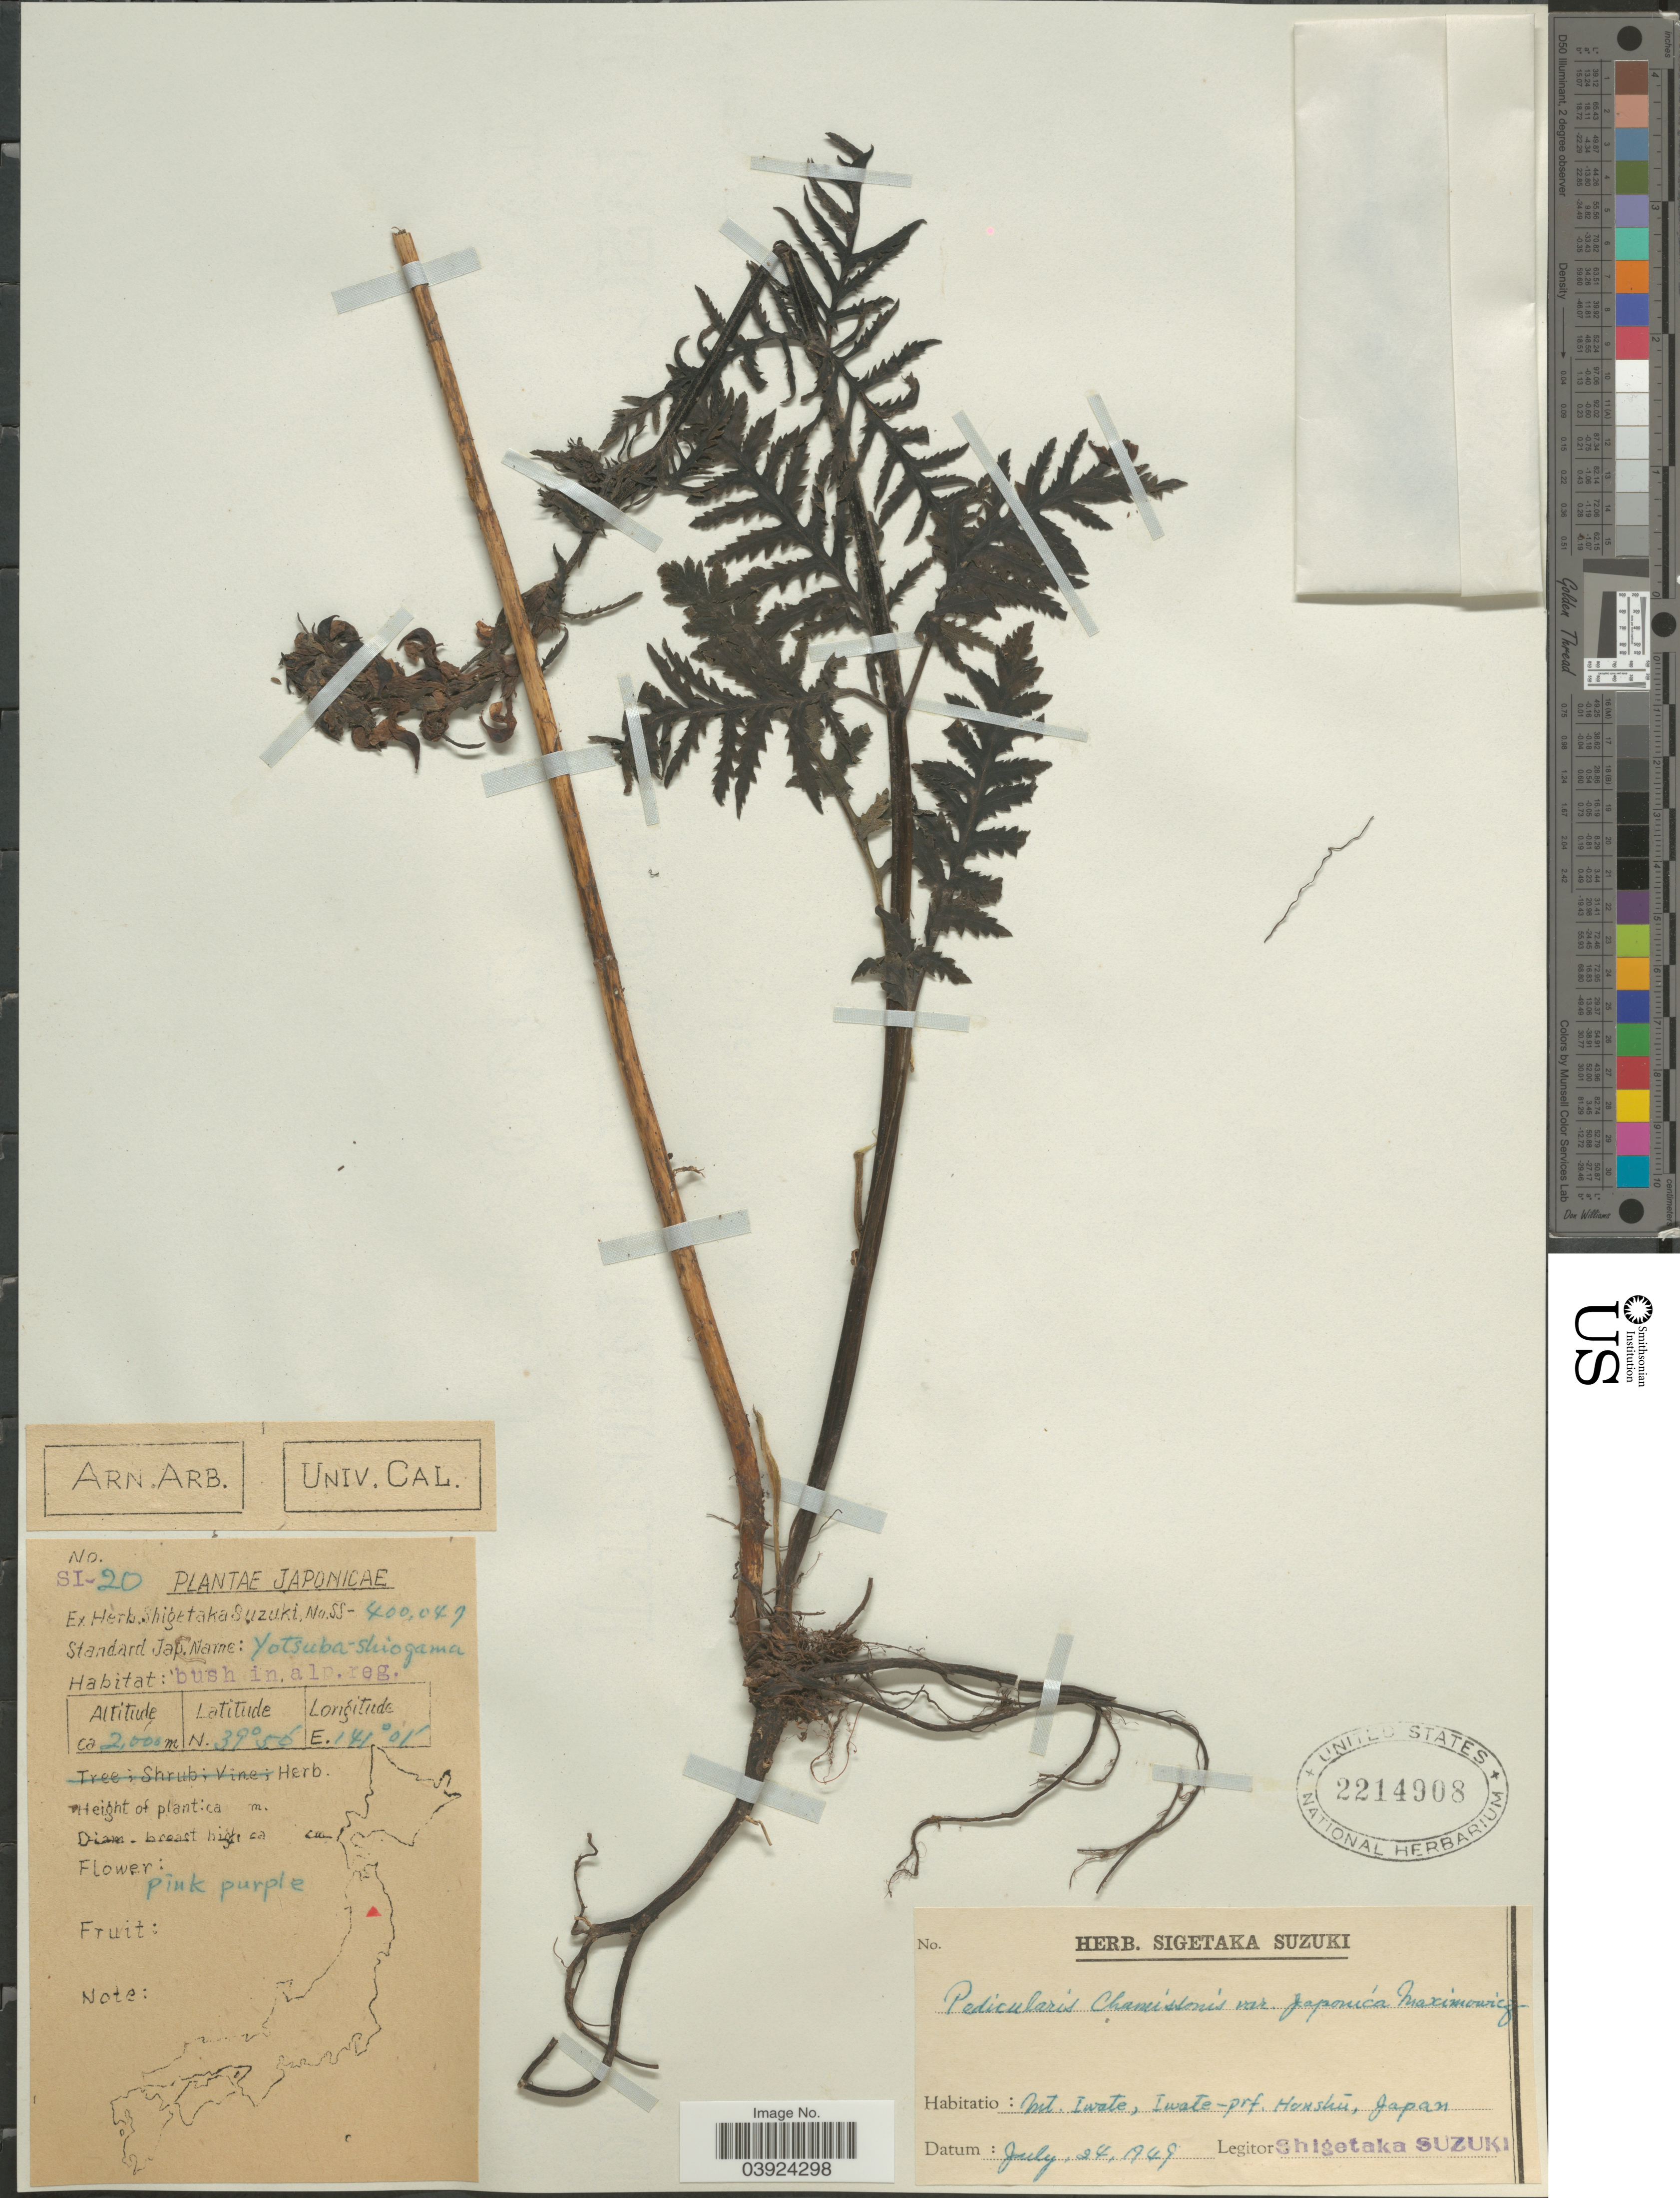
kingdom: Plantae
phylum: Tracheophyta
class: Magnoliopsida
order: Lamiales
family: Orobanchaceae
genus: Pedicularis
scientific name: Pedicularis chamissonis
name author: Steven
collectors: S. Suzuki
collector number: SI-20/SS-400047?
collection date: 1949-07-24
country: Japan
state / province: Iwate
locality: Mt. Iwate, Iwate-prf. Honshu.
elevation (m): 2000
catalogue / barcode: US 2214908